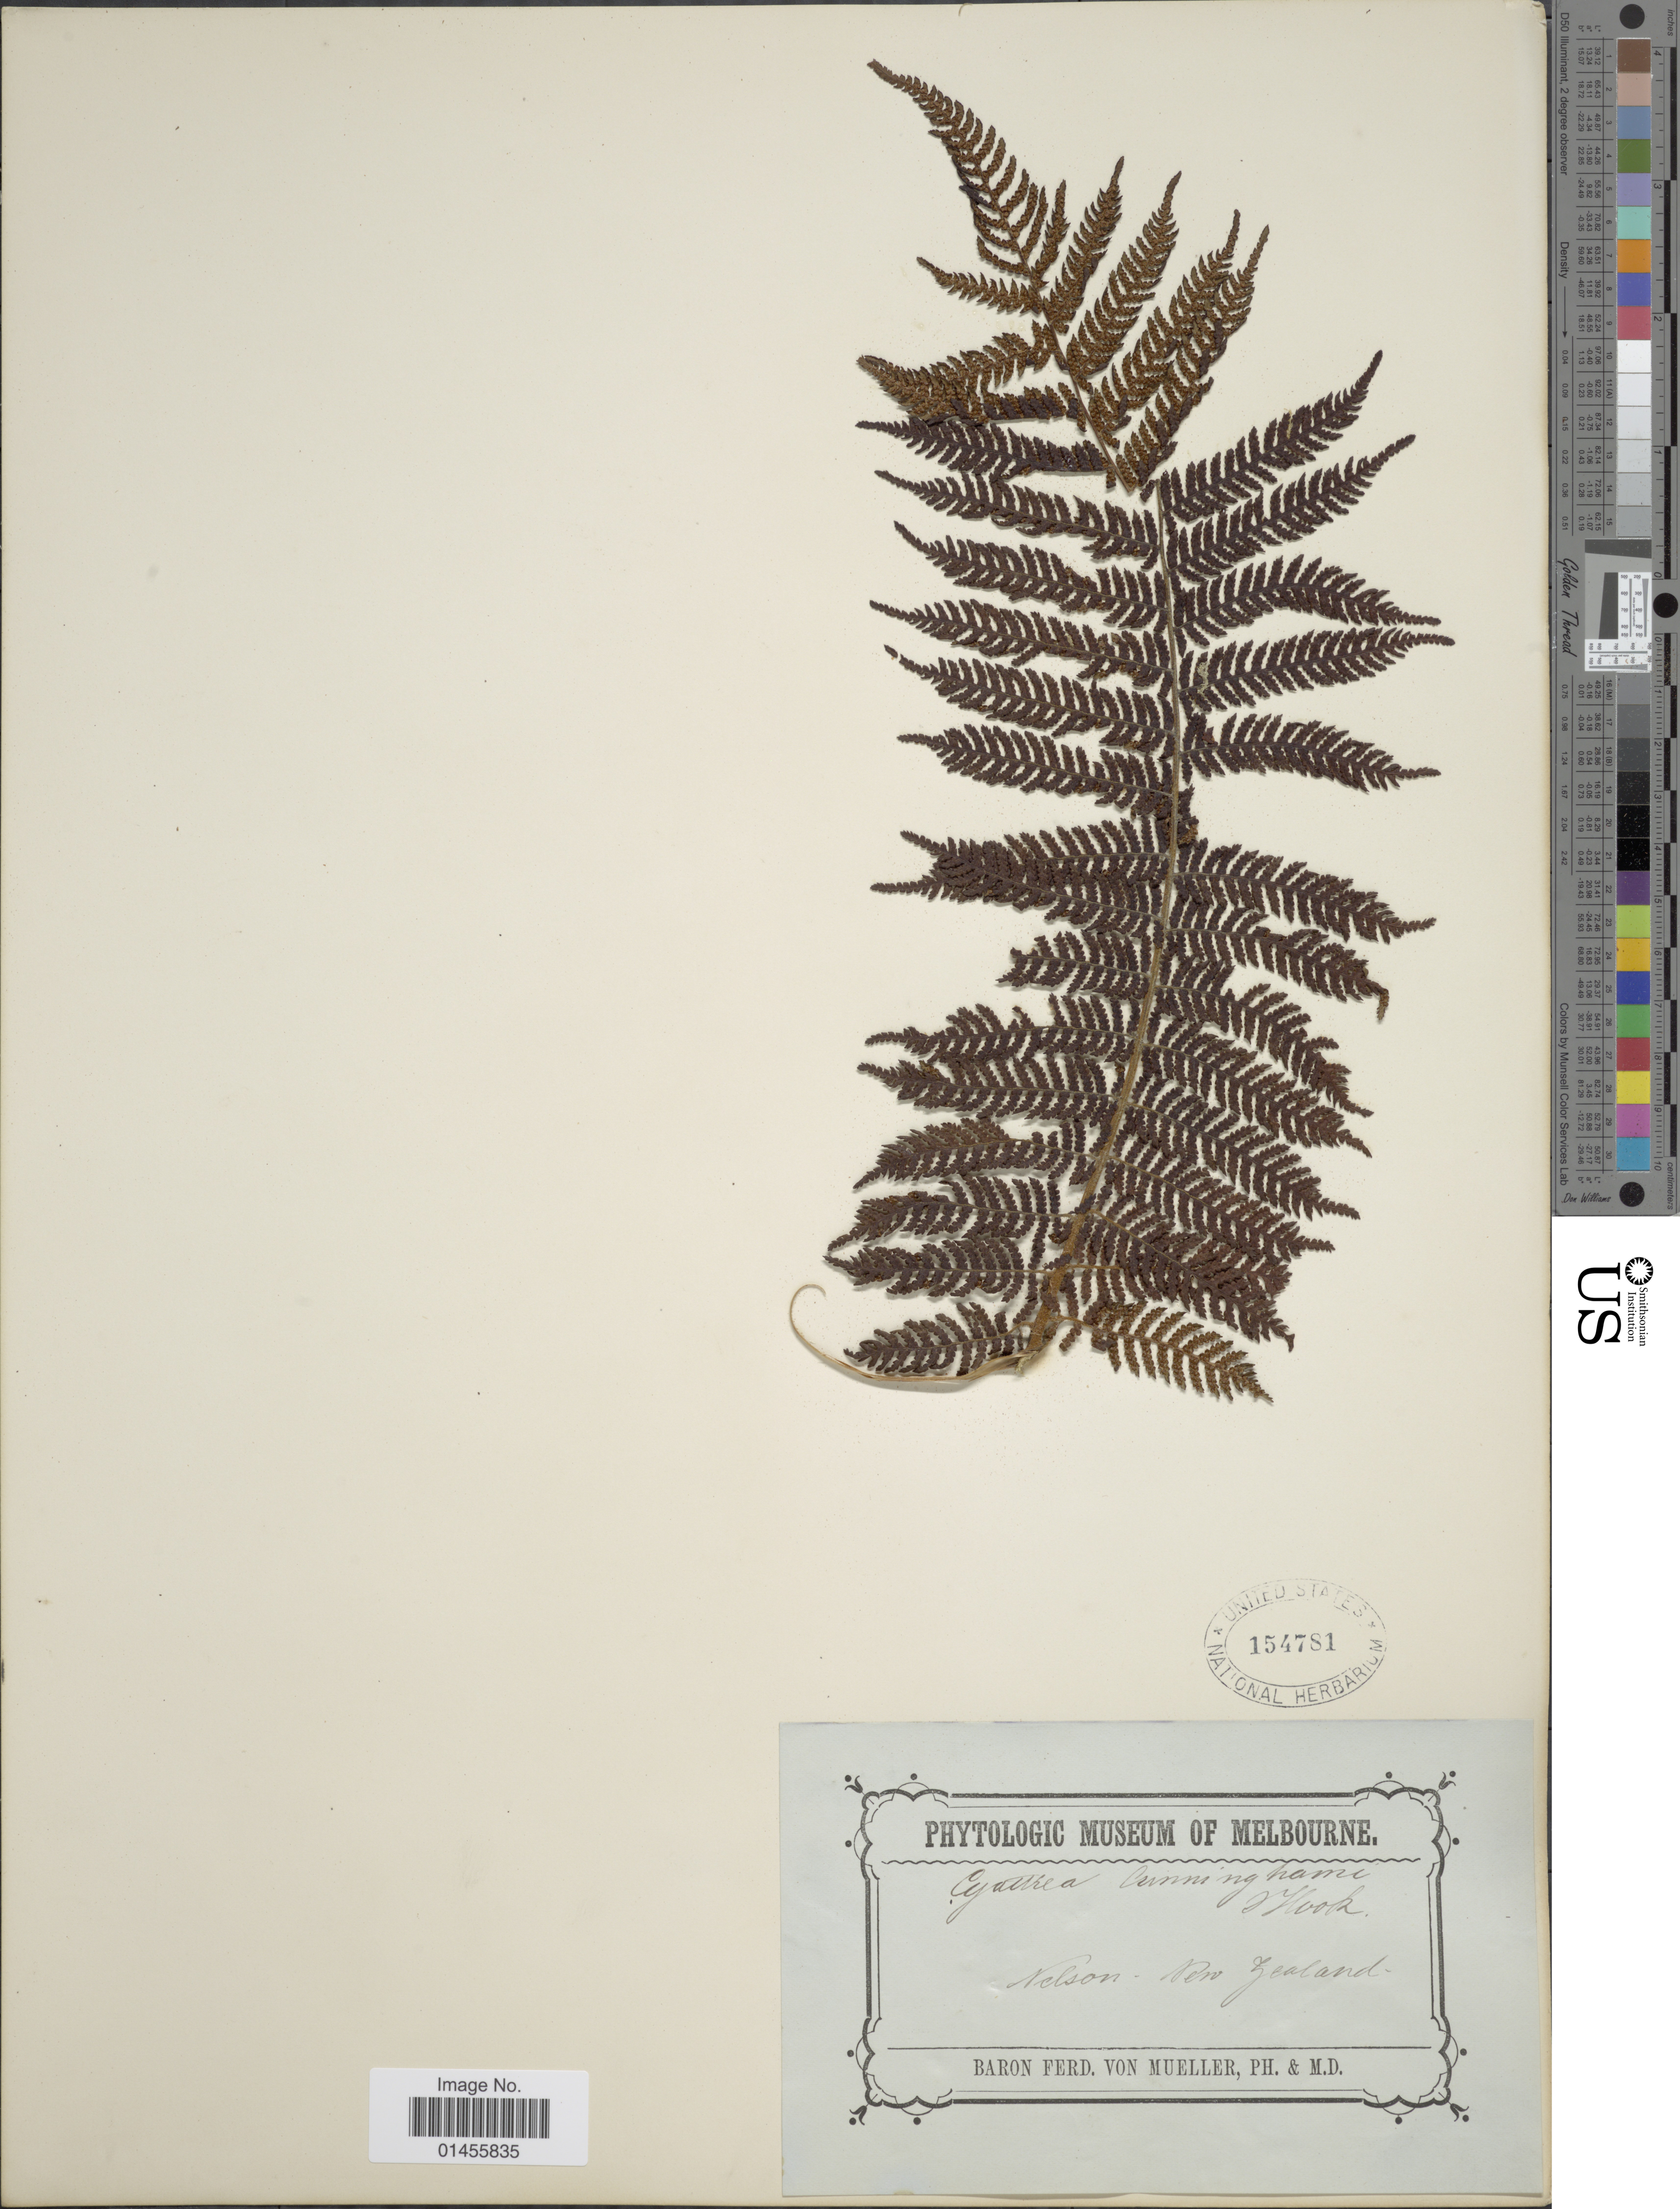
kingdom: Plantae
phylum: Tracheophyta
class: Polypodiopsida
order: Cyatheales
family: Cyatheaceae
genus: Alsophila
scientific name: Alsophila cunninghamii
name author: (Hook. f.) R.M. Tryon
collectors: F. Mueller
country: New Zealand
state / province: Nelson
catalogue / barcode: US 154781